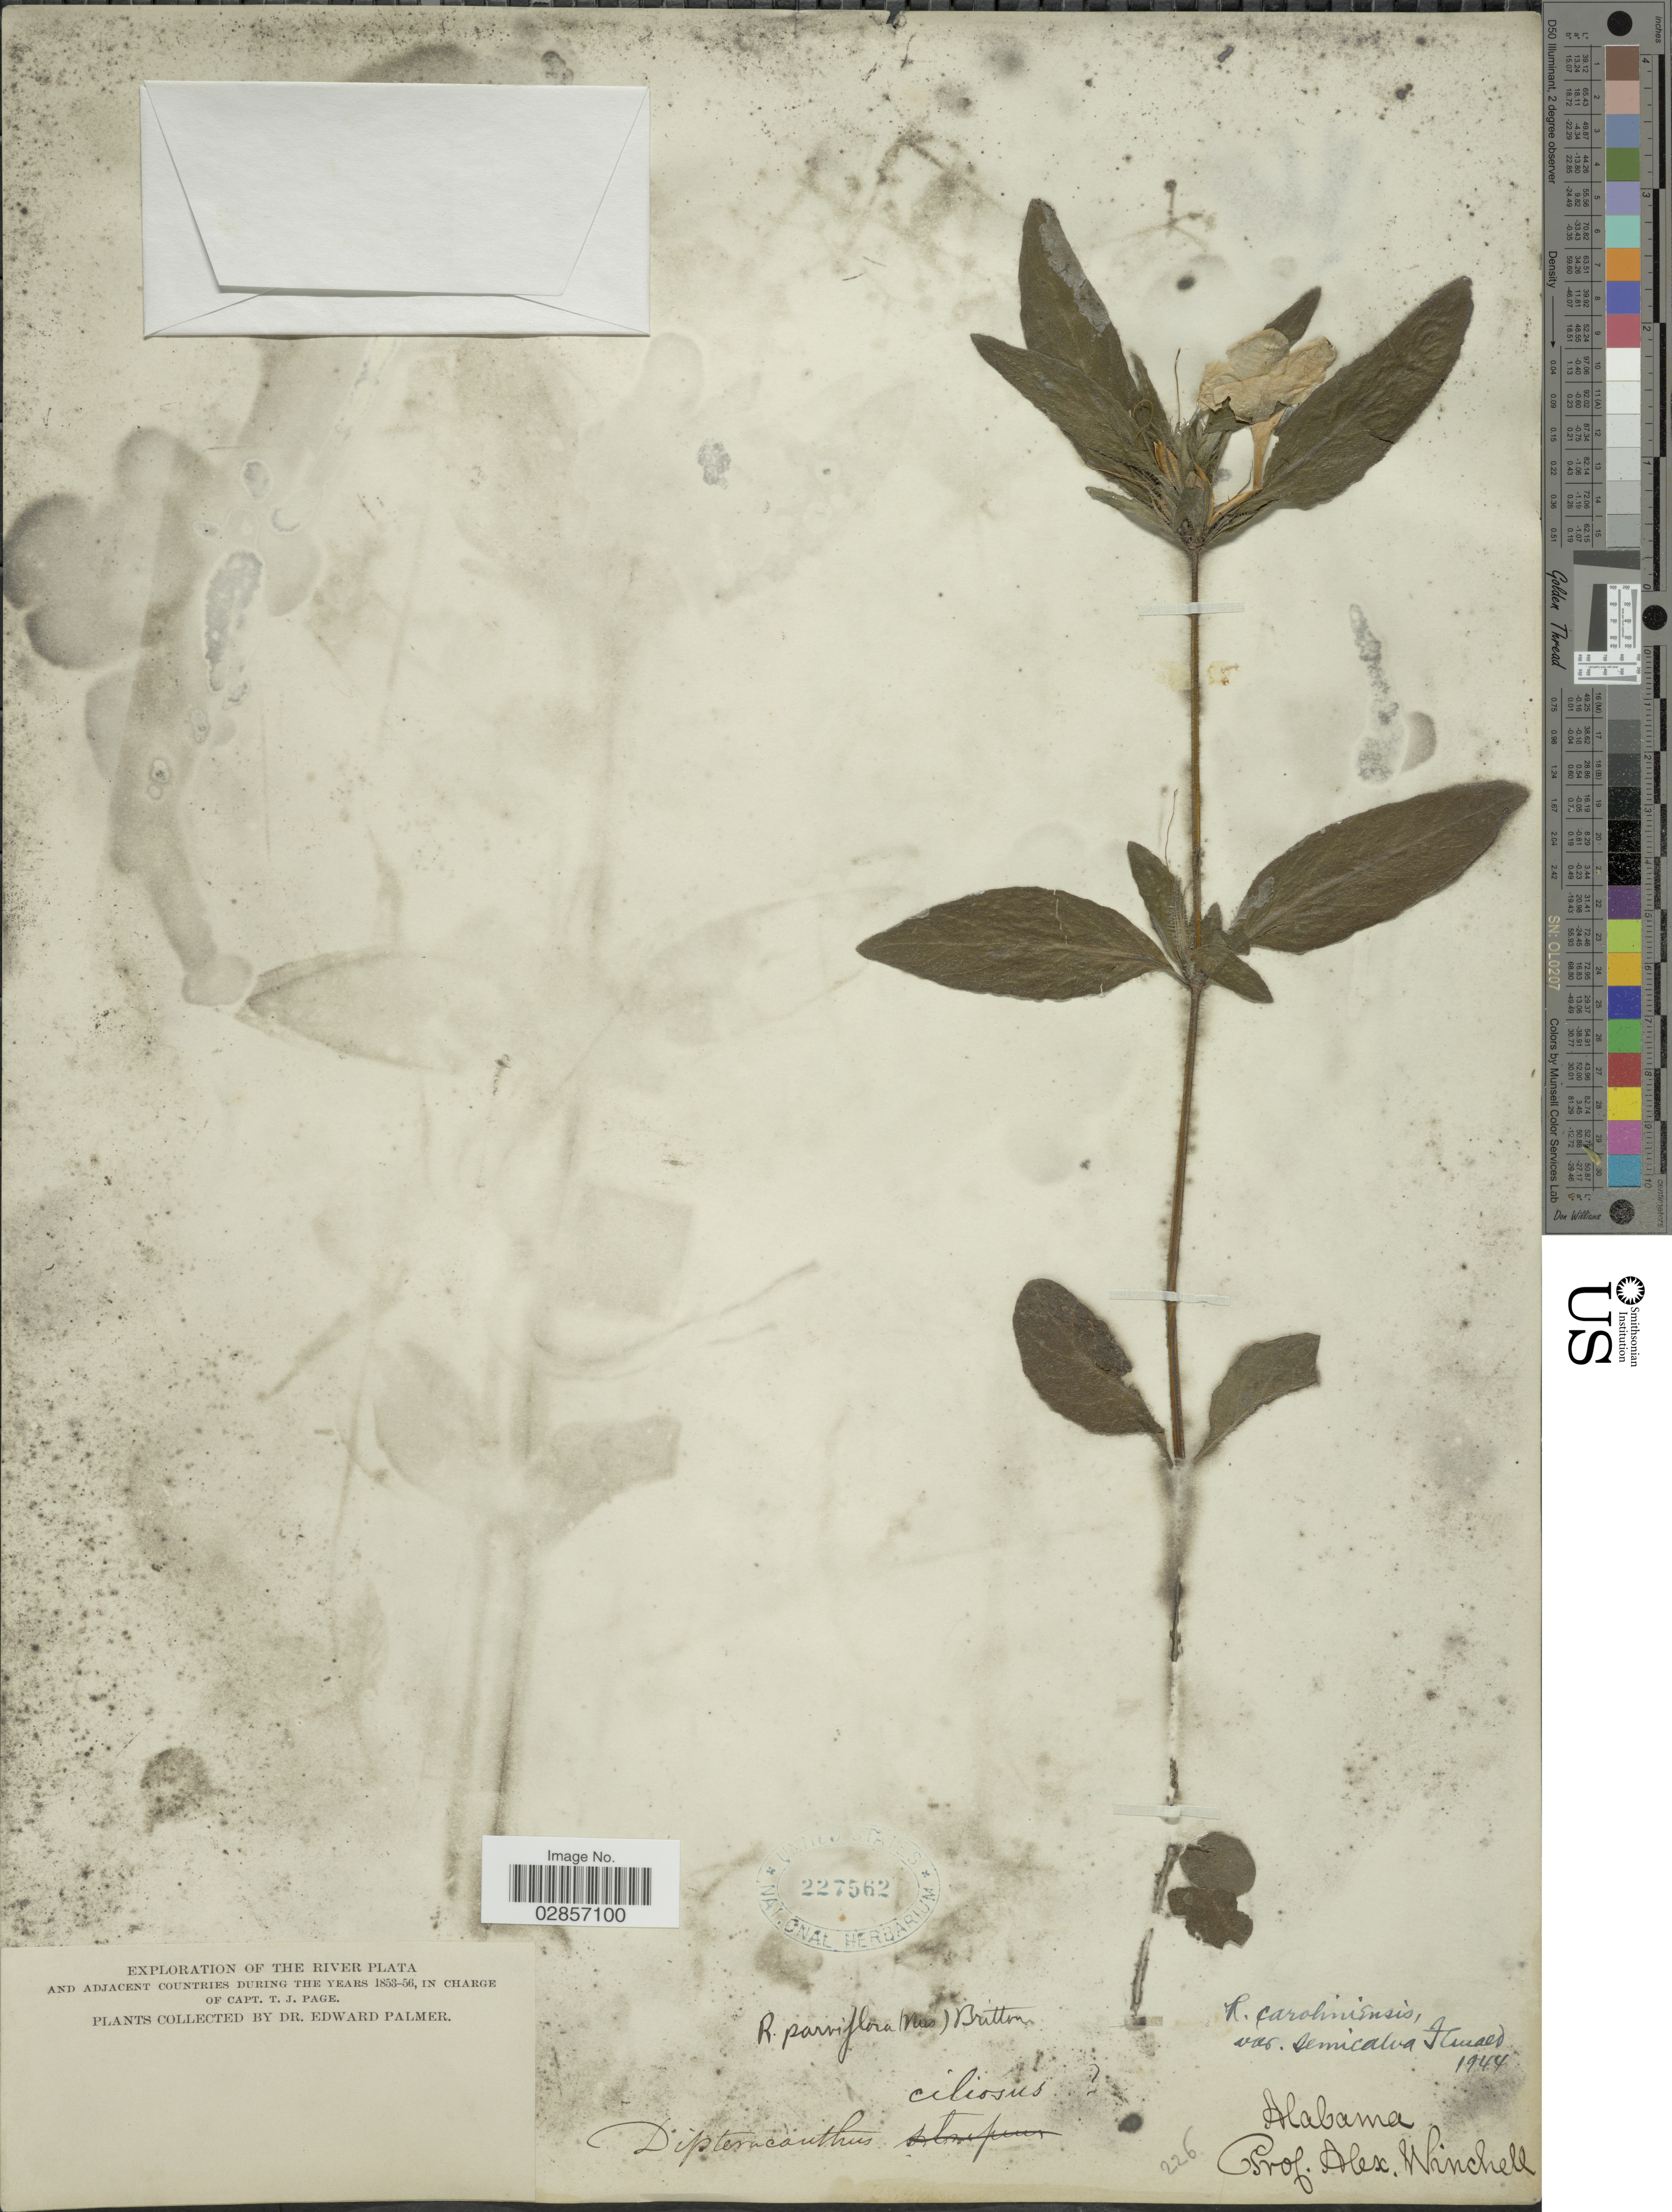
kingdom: Plantae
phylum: Tracheophyta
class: Magnoliopsida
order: Lamiales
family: Acanthaceae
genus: Ruellia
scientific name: Ruellia caroliniensis var. semicalva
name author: Fernald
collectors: E. Palmer & A. Winchell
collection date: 1853/1856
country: United States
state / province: Alabama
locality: River Plata.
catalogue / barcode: US 227562